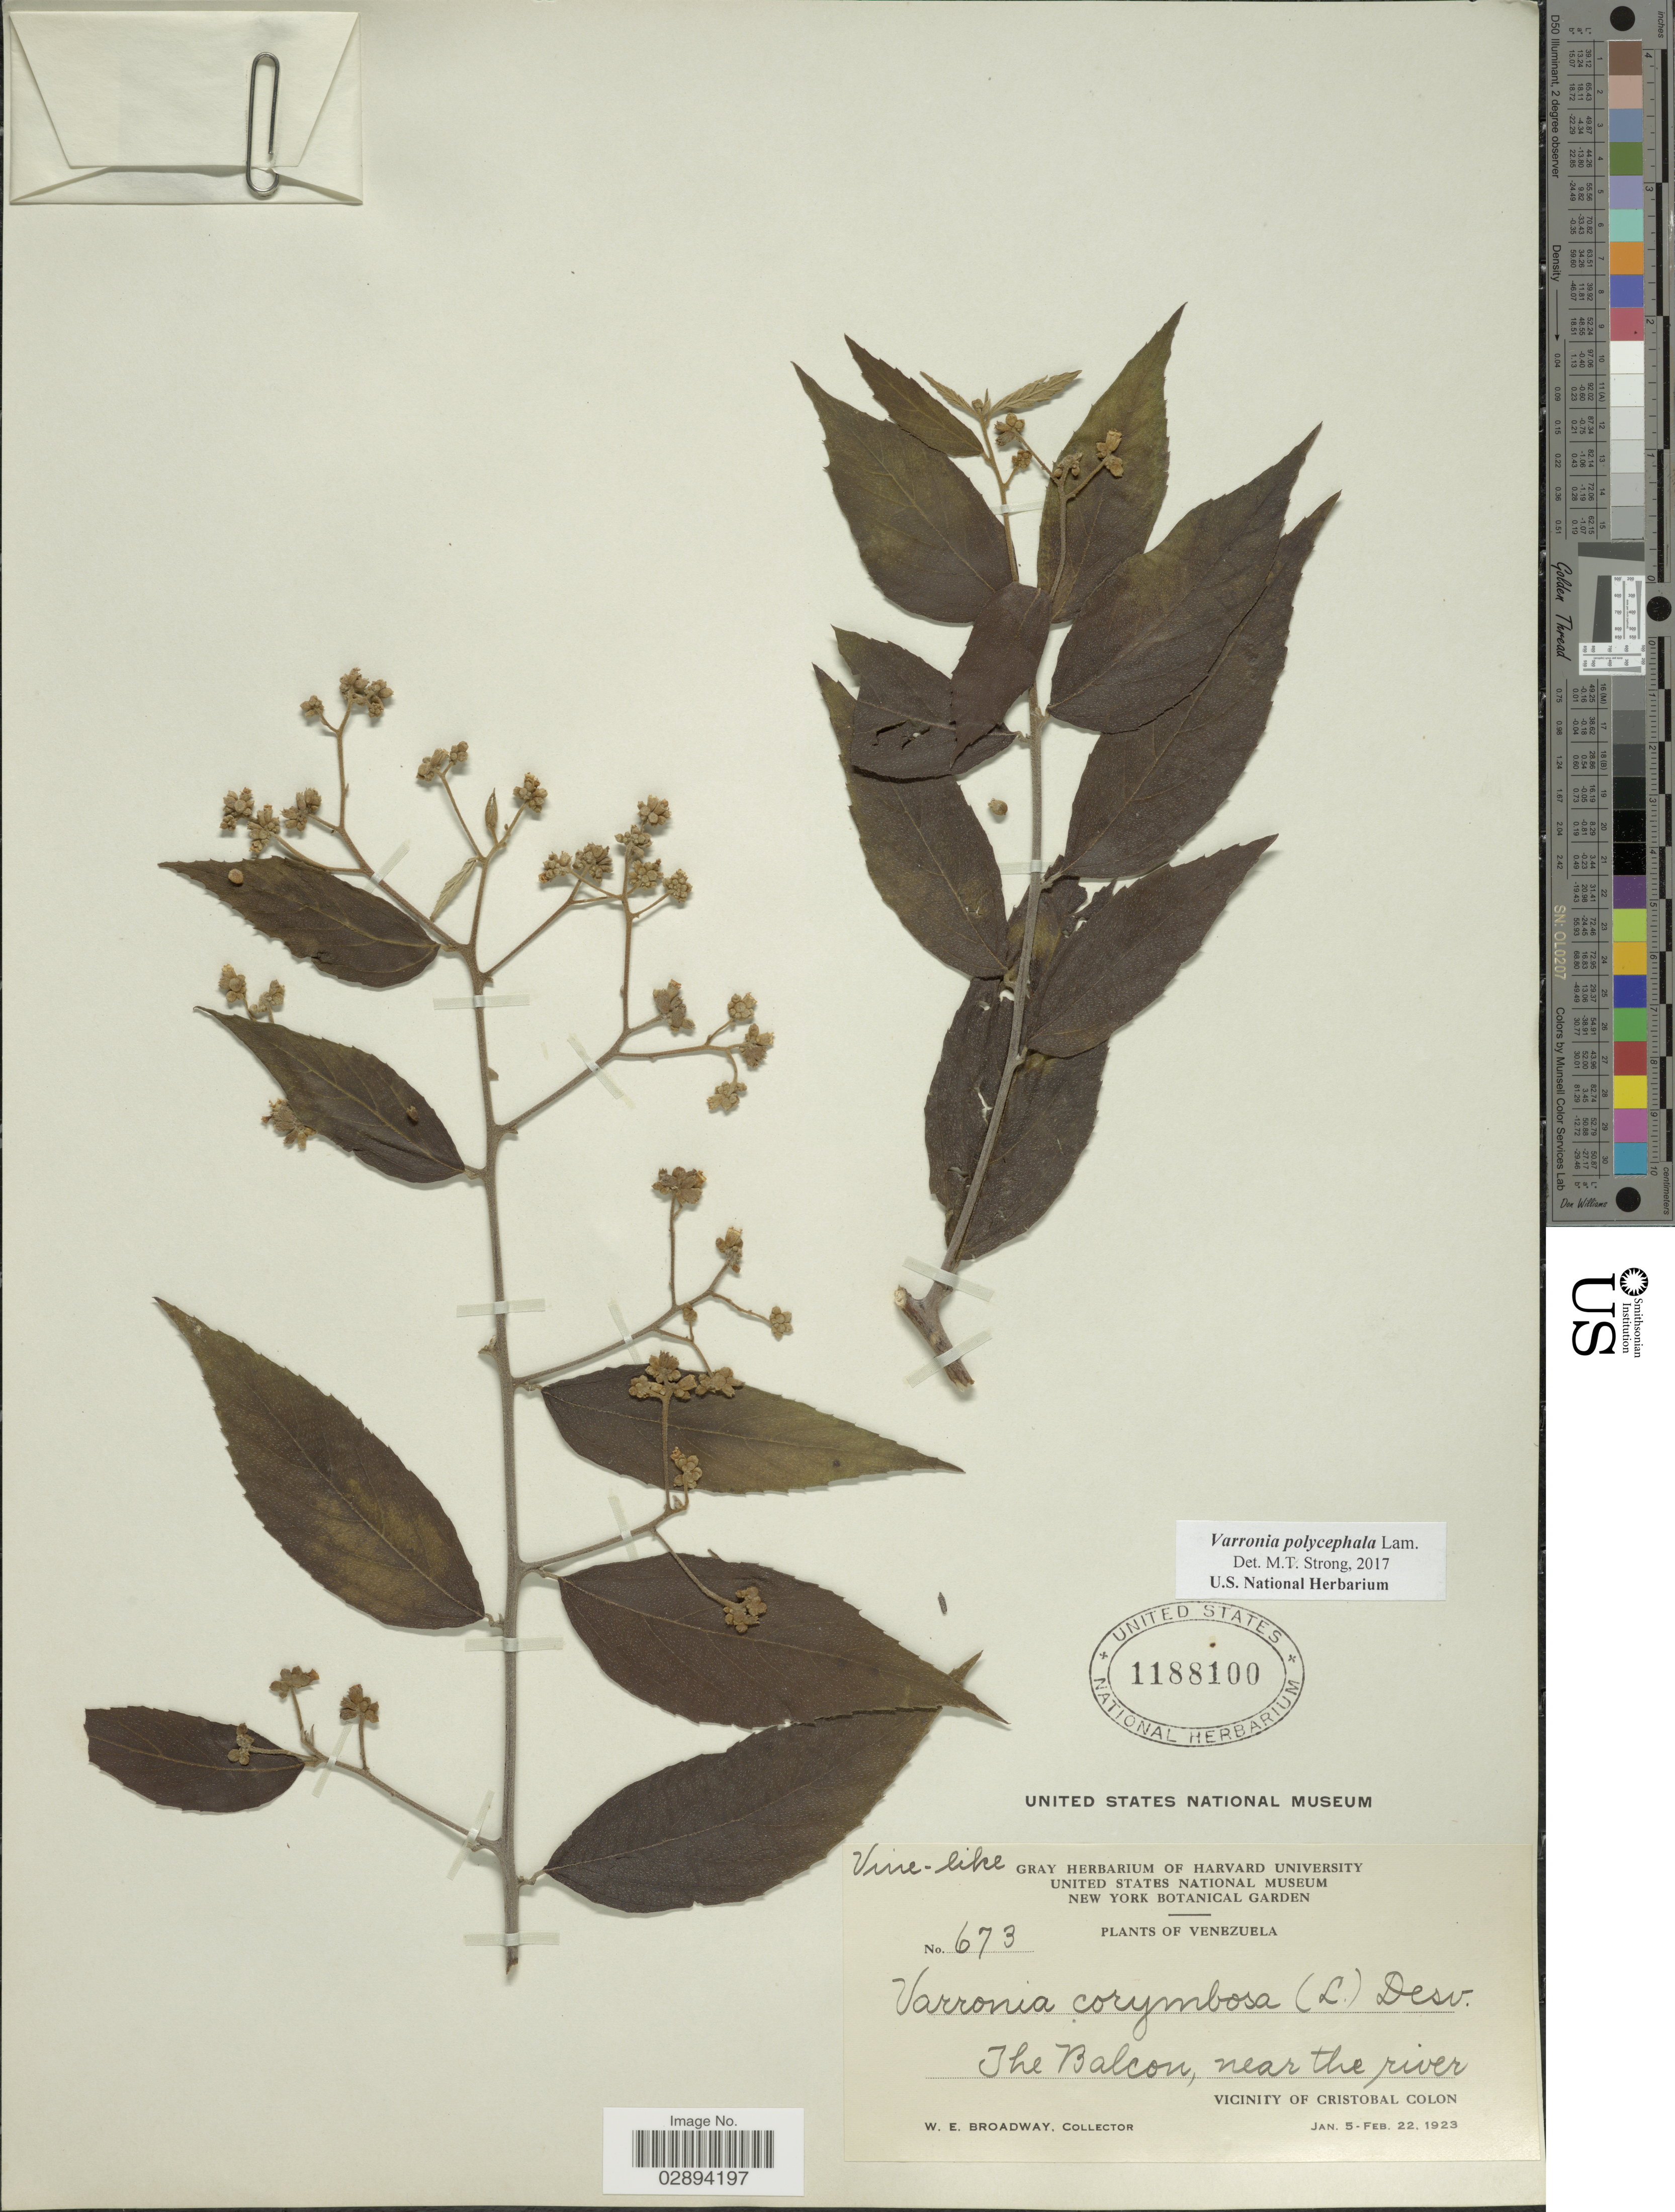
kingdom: Plantae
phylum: Tracheophyta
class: Magnoliopsida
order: Boraginales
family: Cordiaceae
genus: Varronia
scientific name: Varronia polycephala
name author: Lam.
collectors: W. E. Broadway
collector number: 673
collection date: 1923-01-05/1923-02-22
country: Venezuela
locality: Ihe Balcon, near the river, vicinity of Cristobal Colon.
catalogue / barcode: US 1188100